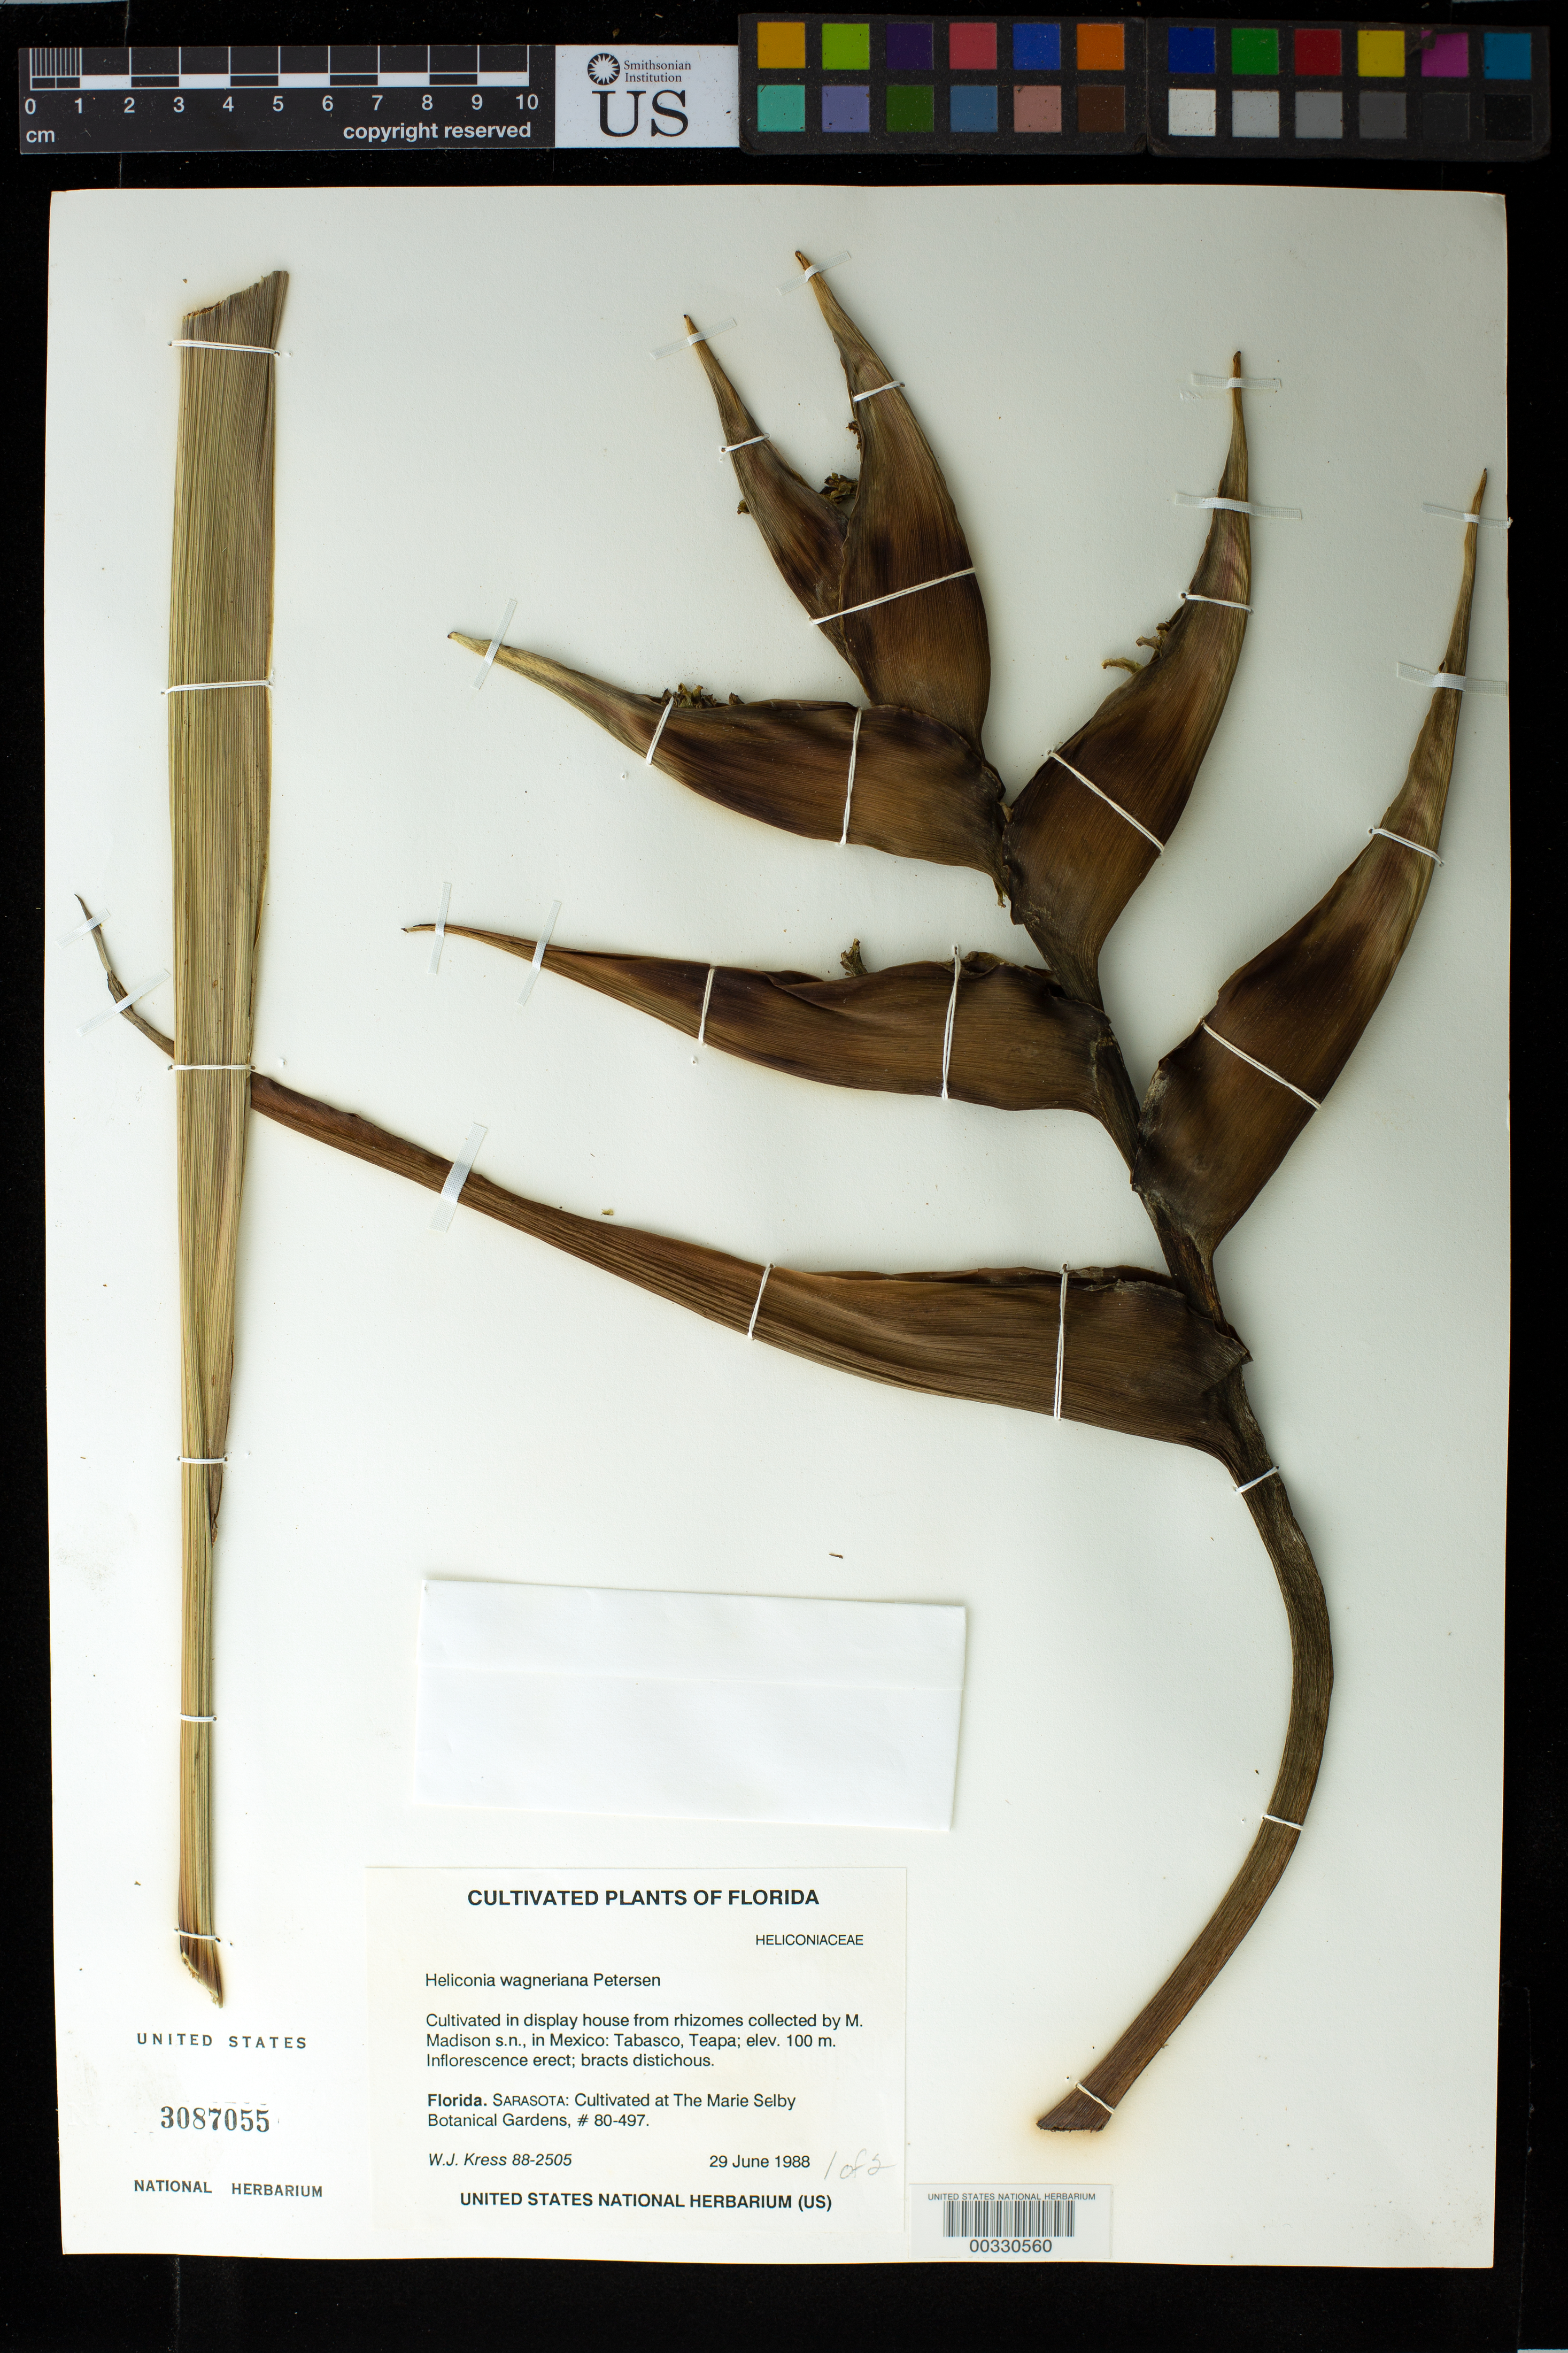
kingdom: Plantae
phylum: Tracheophyta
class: Liliopsida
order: Zingiberales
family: Heliconiaceae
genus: Heliconia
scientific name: Heliconia wagneriana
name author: Petersen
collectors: W. J. Kress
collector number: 88-2505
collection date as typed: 29 Jun 1988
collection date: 1988-06-29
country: Mexico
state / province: Tabasco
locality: Teapa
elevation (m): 100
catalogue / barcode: US 3087055